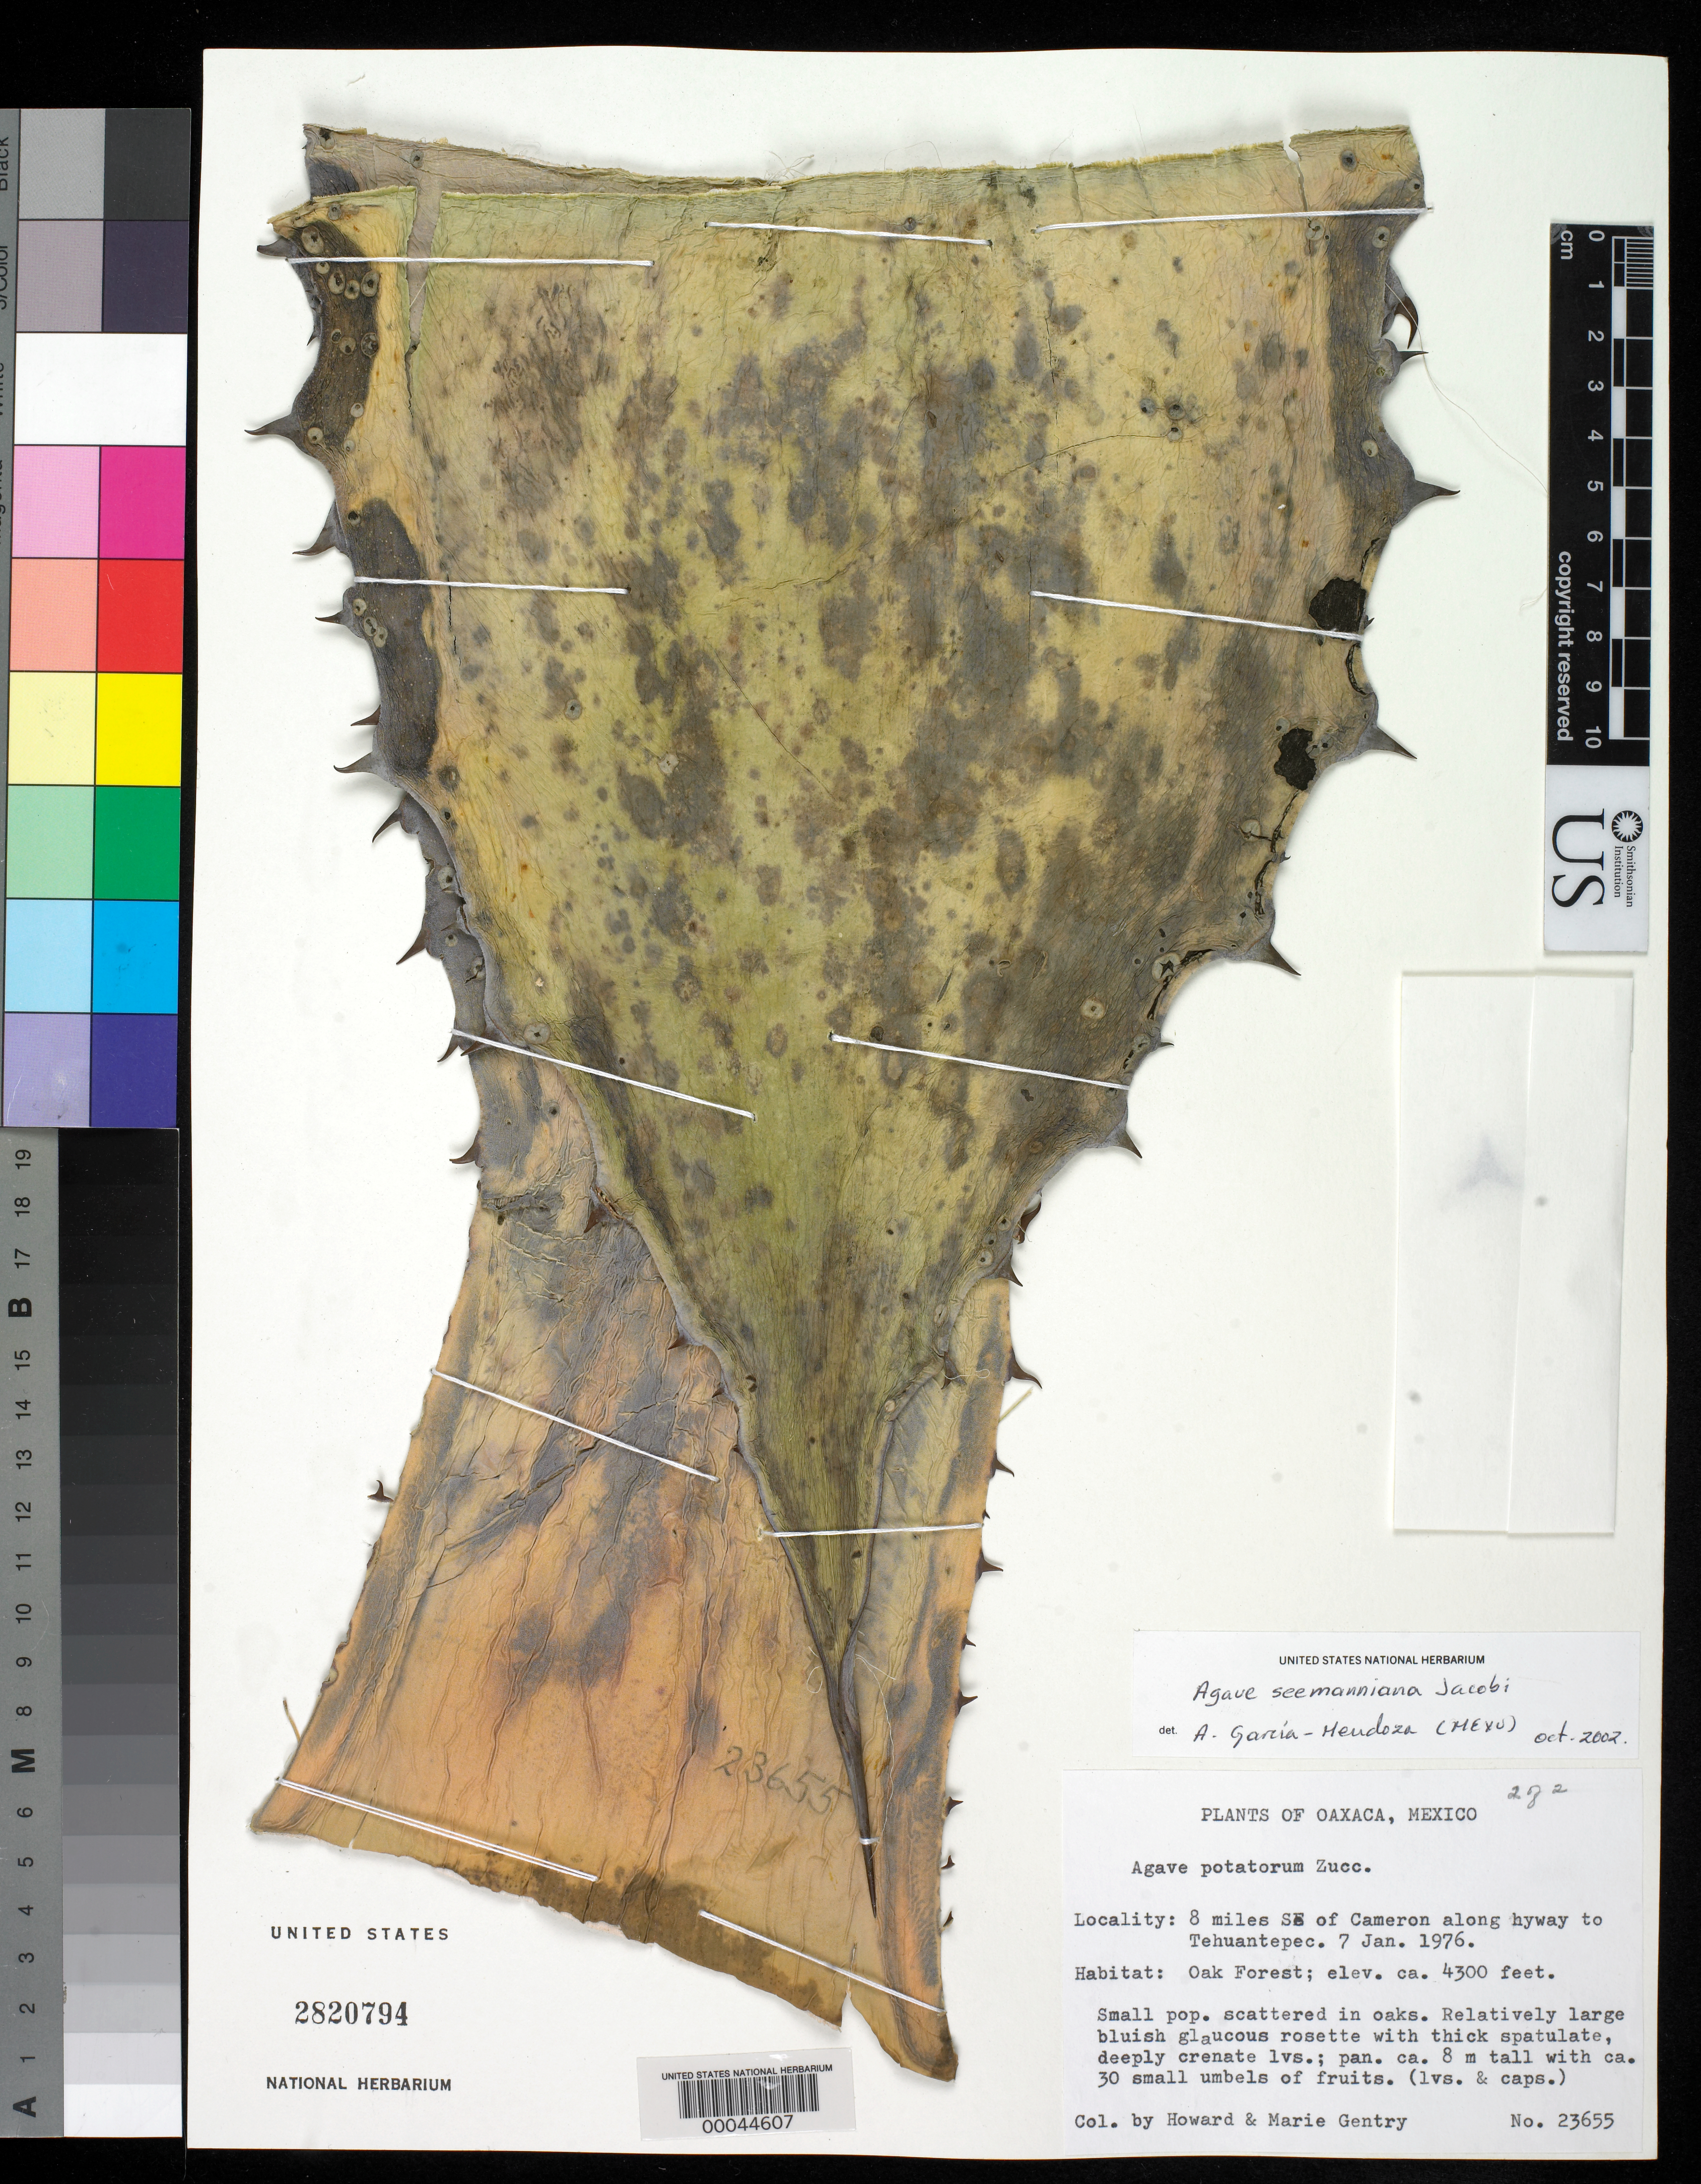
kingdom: Plantae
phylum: Tracheophyta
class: Liliopsida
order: Asparagales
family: Asparagaceae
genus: Agave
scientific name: Agave seemanniana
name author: Jacobi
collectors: H. S. Gentry & M. Gentry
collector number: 23655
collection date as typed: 07 Jan 1976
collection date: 1976-01-07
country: Mexico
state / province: Oaxaca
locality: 8 mi SE of Cameron along highway to Tehuantepec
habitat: Oak forest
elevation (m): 1311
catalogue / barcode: US 2820794